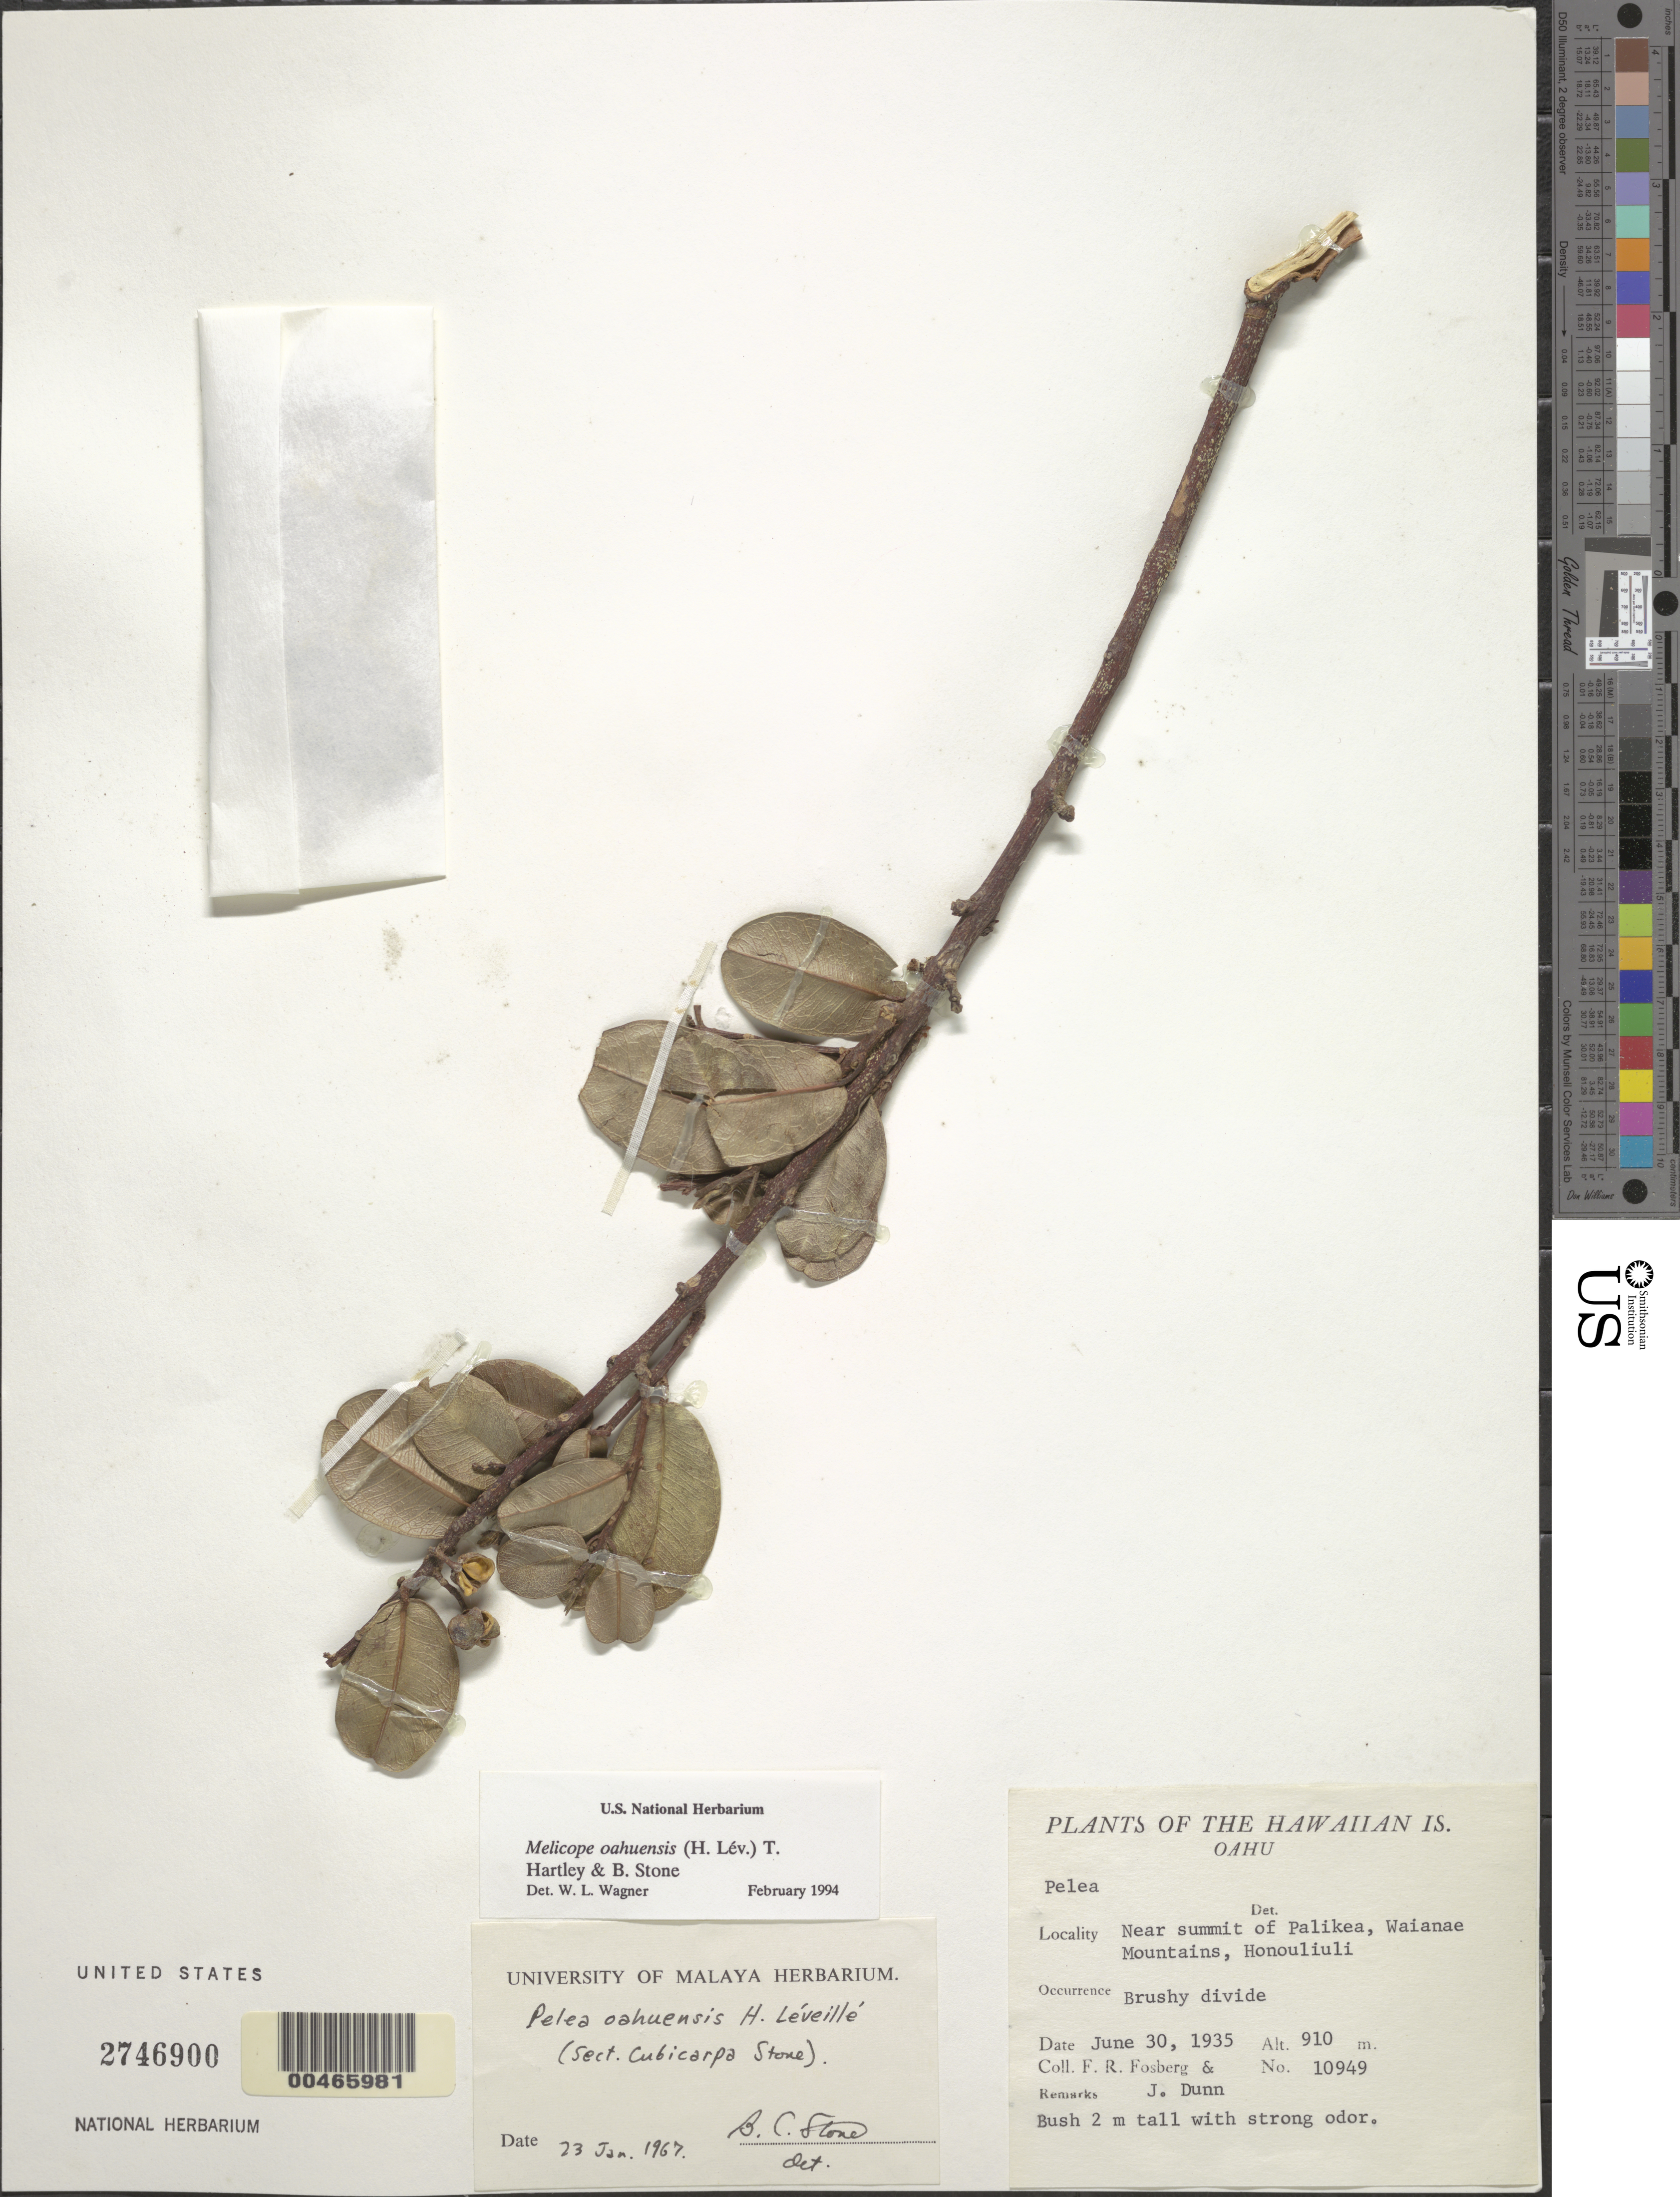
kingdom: Plantae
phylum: Tracheophyta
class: Magnoliopsida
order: Sapindales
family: Rutaceae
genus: Melicope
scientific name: Melicope oahuensis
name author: (H. Lév.) T.G. Hartley & B.C. Stone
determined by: Wagner, W. L., (BOT), Smithsonian Institution - National Museum of Natural History (UNITED STATES)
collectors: F. R. Fosberg & J. Dunn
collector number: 10949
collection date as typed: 30 Jun 1935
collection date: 1935-06-30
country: United States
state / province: Hawaii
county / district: Honolulu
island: Oahu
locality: Near summit of Palikea, Waianae Mountains, Honouliuli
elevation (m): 910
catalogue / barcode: US 2746900